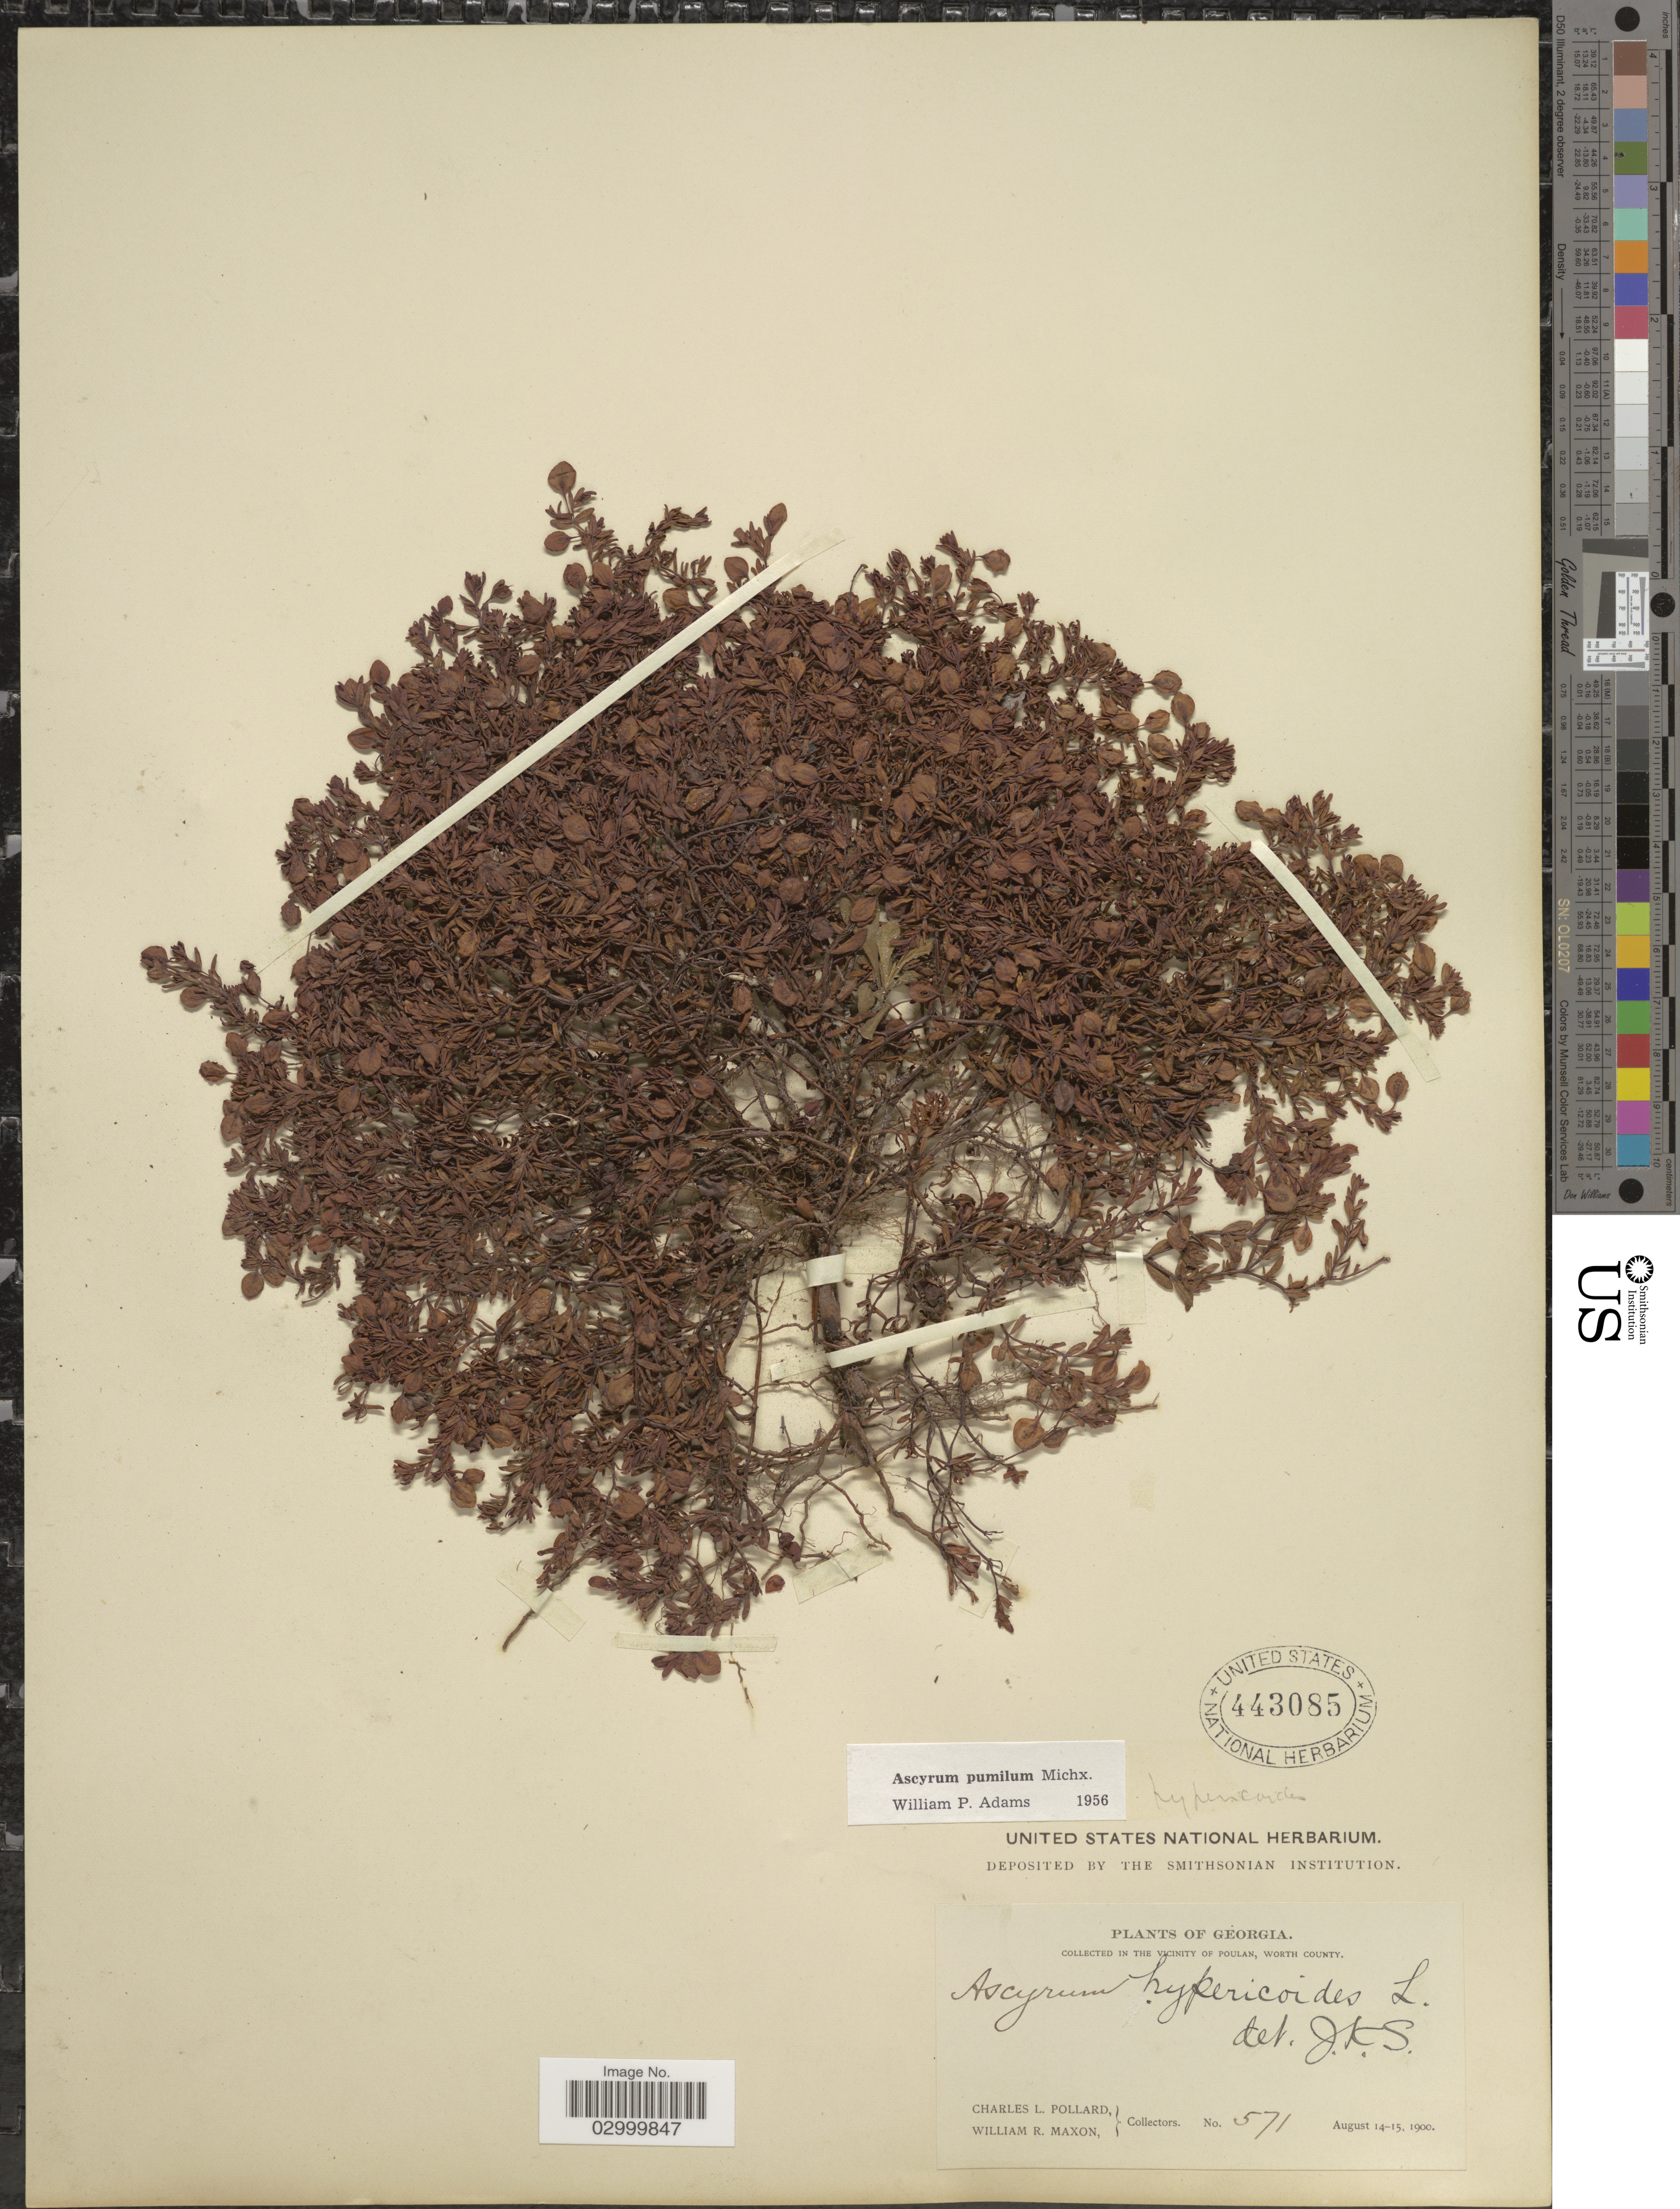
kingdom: Plantae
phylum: Tracheophyta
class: Magnoliopsida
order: Malpighiales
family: Hypericaceae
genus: Hypericum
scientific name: Hypericum suffructicosum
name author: W.P. Adams & N. Robson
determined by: Strong, Mark T., (BOT), Smithsonian Institution - National Museum of Natural History (UNITED STATES)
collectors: C. L. Pollard & W. R. Maxon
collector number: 571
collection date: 1900-08-14/1900-08-15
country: United States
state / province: Georgia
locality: Collected in the Vicinity of Poulan, Worth County.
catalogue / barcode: US 443085